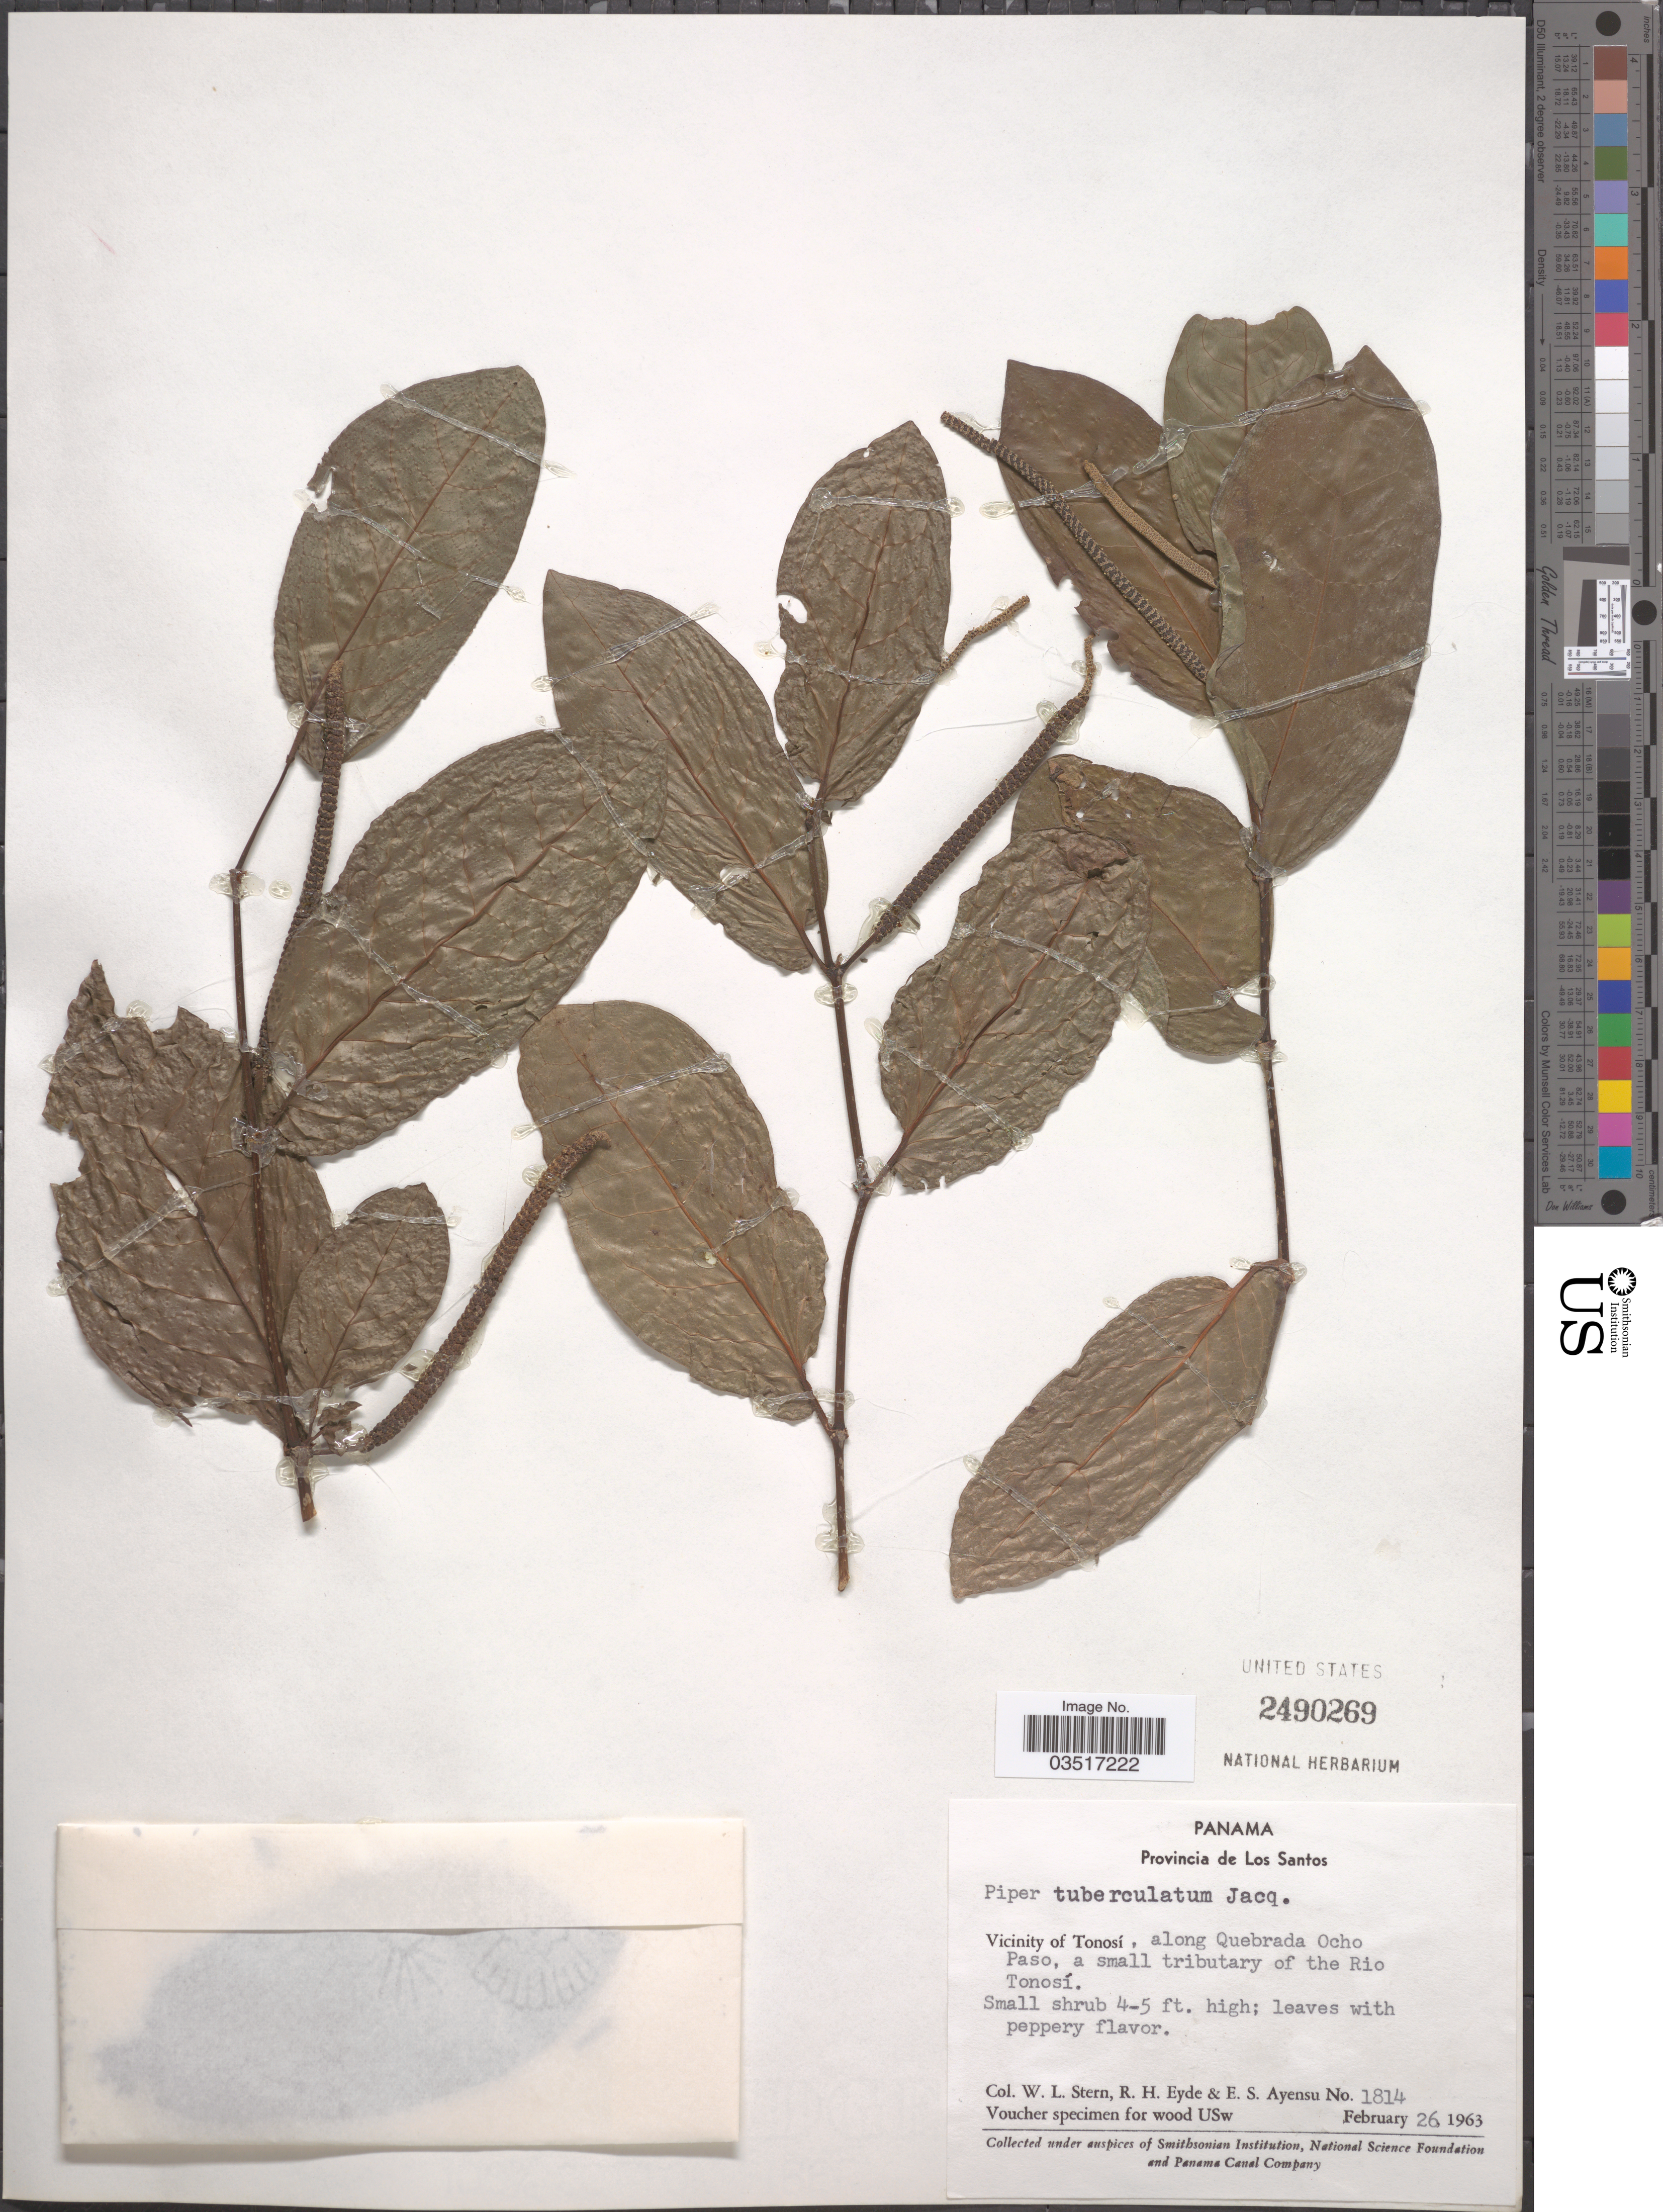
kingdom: Plantae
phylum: Tracheophyta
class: Magnoliopsida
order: Piperales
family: Piperaceae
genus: Piper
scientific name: Piper tuberculatum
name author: Jacq.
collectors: W. L. Stern, R. H. Eyde & E. S. Ayensu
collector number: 1814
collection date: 1963-02-26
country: Panama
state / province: Los Santos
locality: Vicinity of Tonosí, along Quebrada Ocho Paso, a small tributary of the Rio Tonosí.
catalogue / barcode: US 2490269